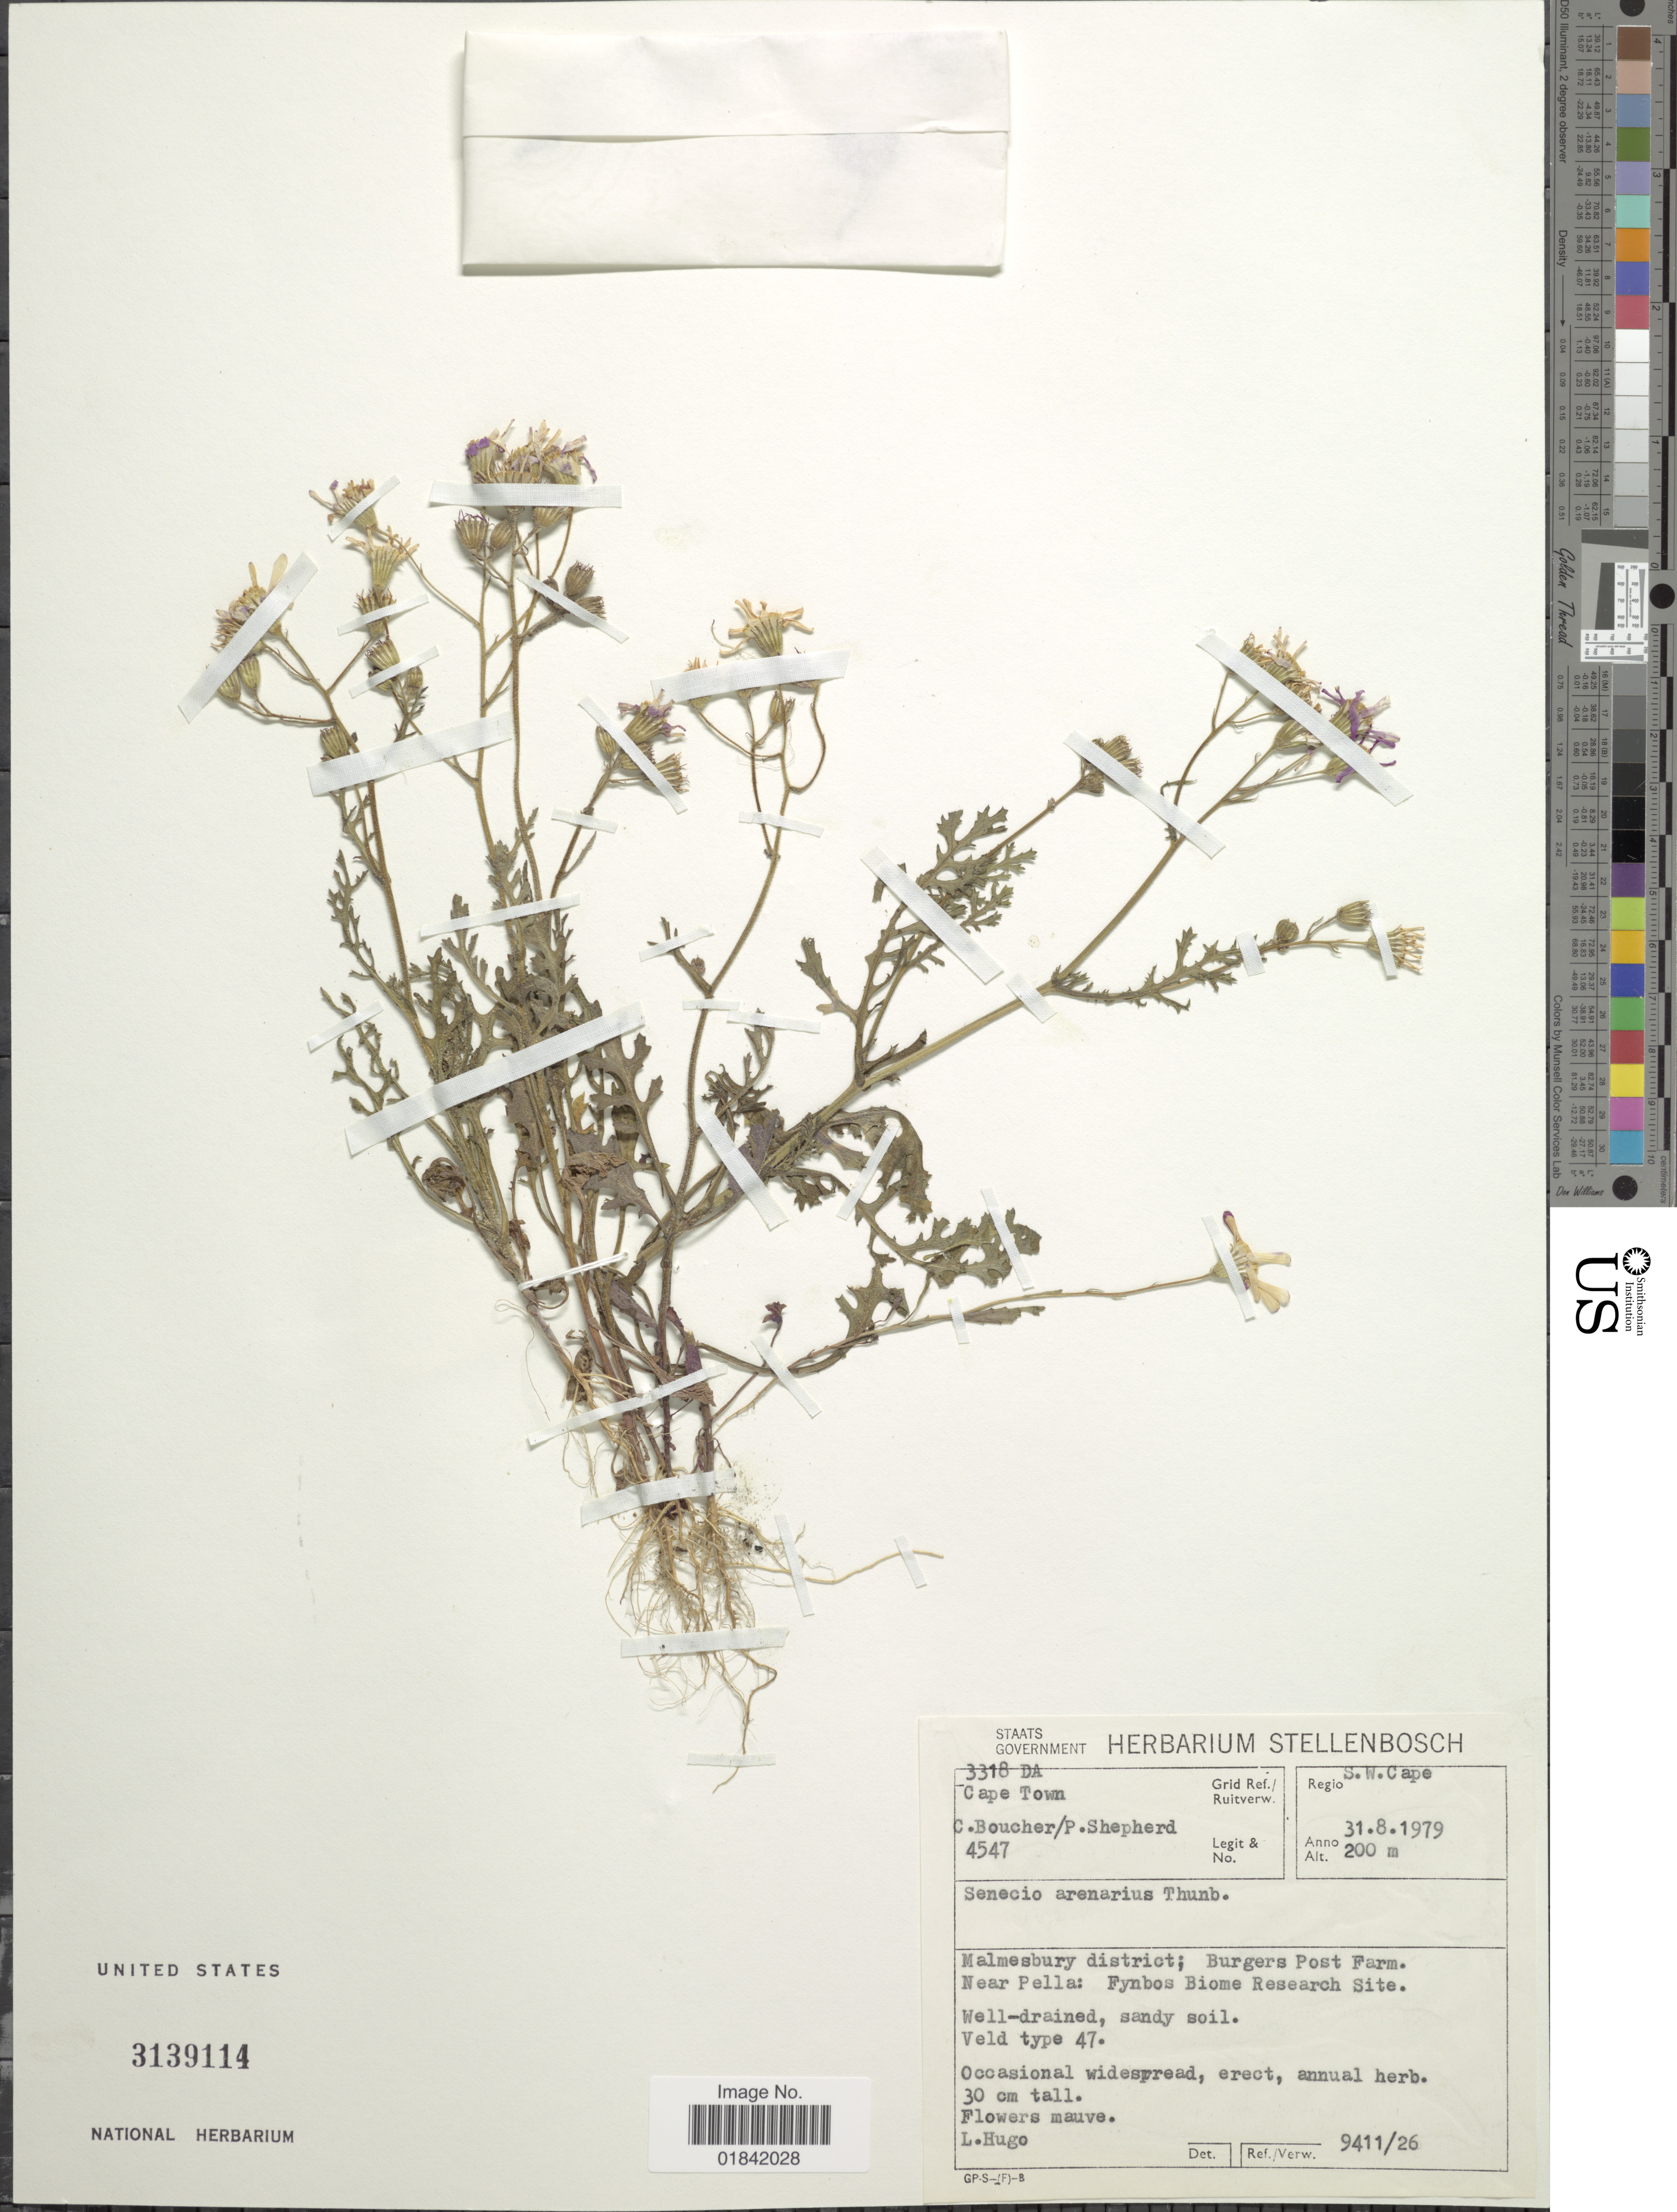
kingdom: Plantae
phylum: Tracheophyta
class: Magnoliopsida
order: Asterales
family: Asteraceae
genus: Senecio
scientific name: Senecio arenarius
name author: Thunb.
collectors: C. Boucher & P. Shepherd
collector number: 4547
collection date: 1979-08-31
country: South Africa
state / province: Western Cape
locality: S. W. Cape, Malmesburry district, Burgers Post Farm, near Pella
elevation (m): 200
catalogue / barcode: US 3139114